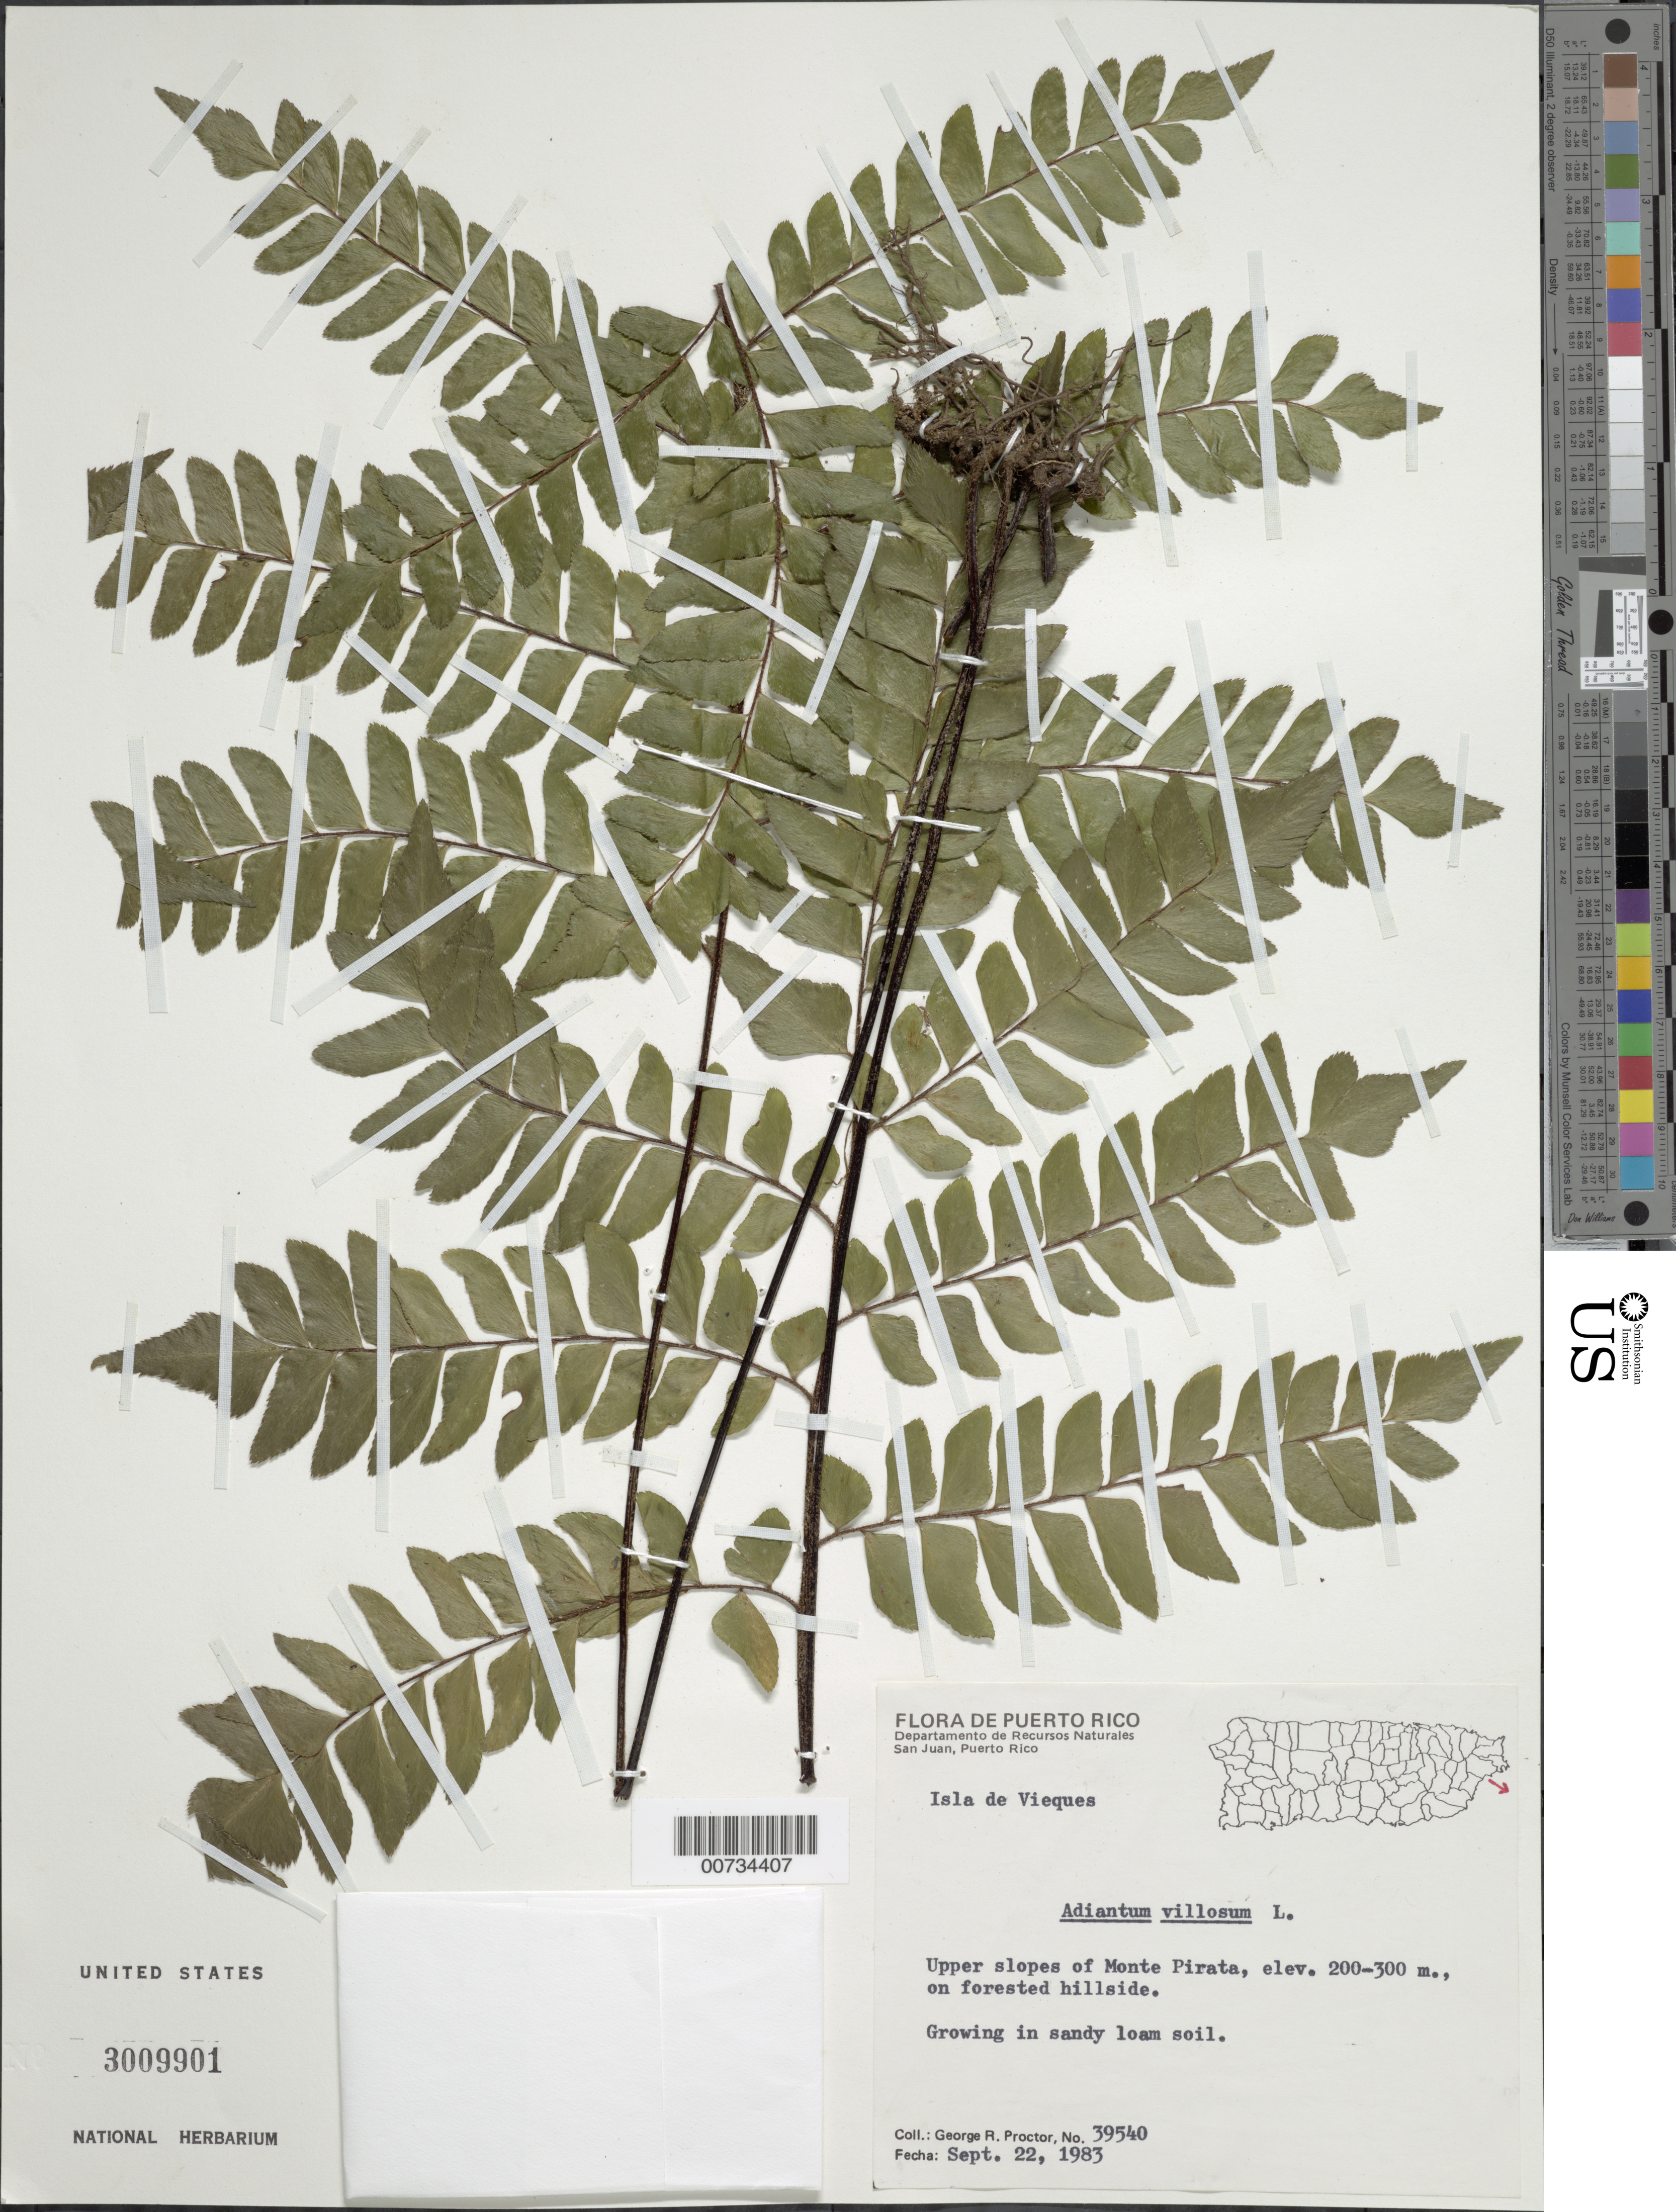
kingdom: Plantae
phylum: Tracheophyta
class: Polypodiopsida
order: Polypodiales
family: Pteridaceae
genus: Adiantum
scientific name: Adiantum villosum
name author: L.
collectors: G. R. Proctor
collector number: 39540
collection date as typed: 22 Sep 1983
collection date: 1983-09-22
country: Puerto Rico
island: Vieques I.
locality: Vieques, Upper slopes of Monte Pirata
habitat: On forested hillside, growing in sandy loam soil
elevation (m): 200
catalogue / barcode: US 3009901